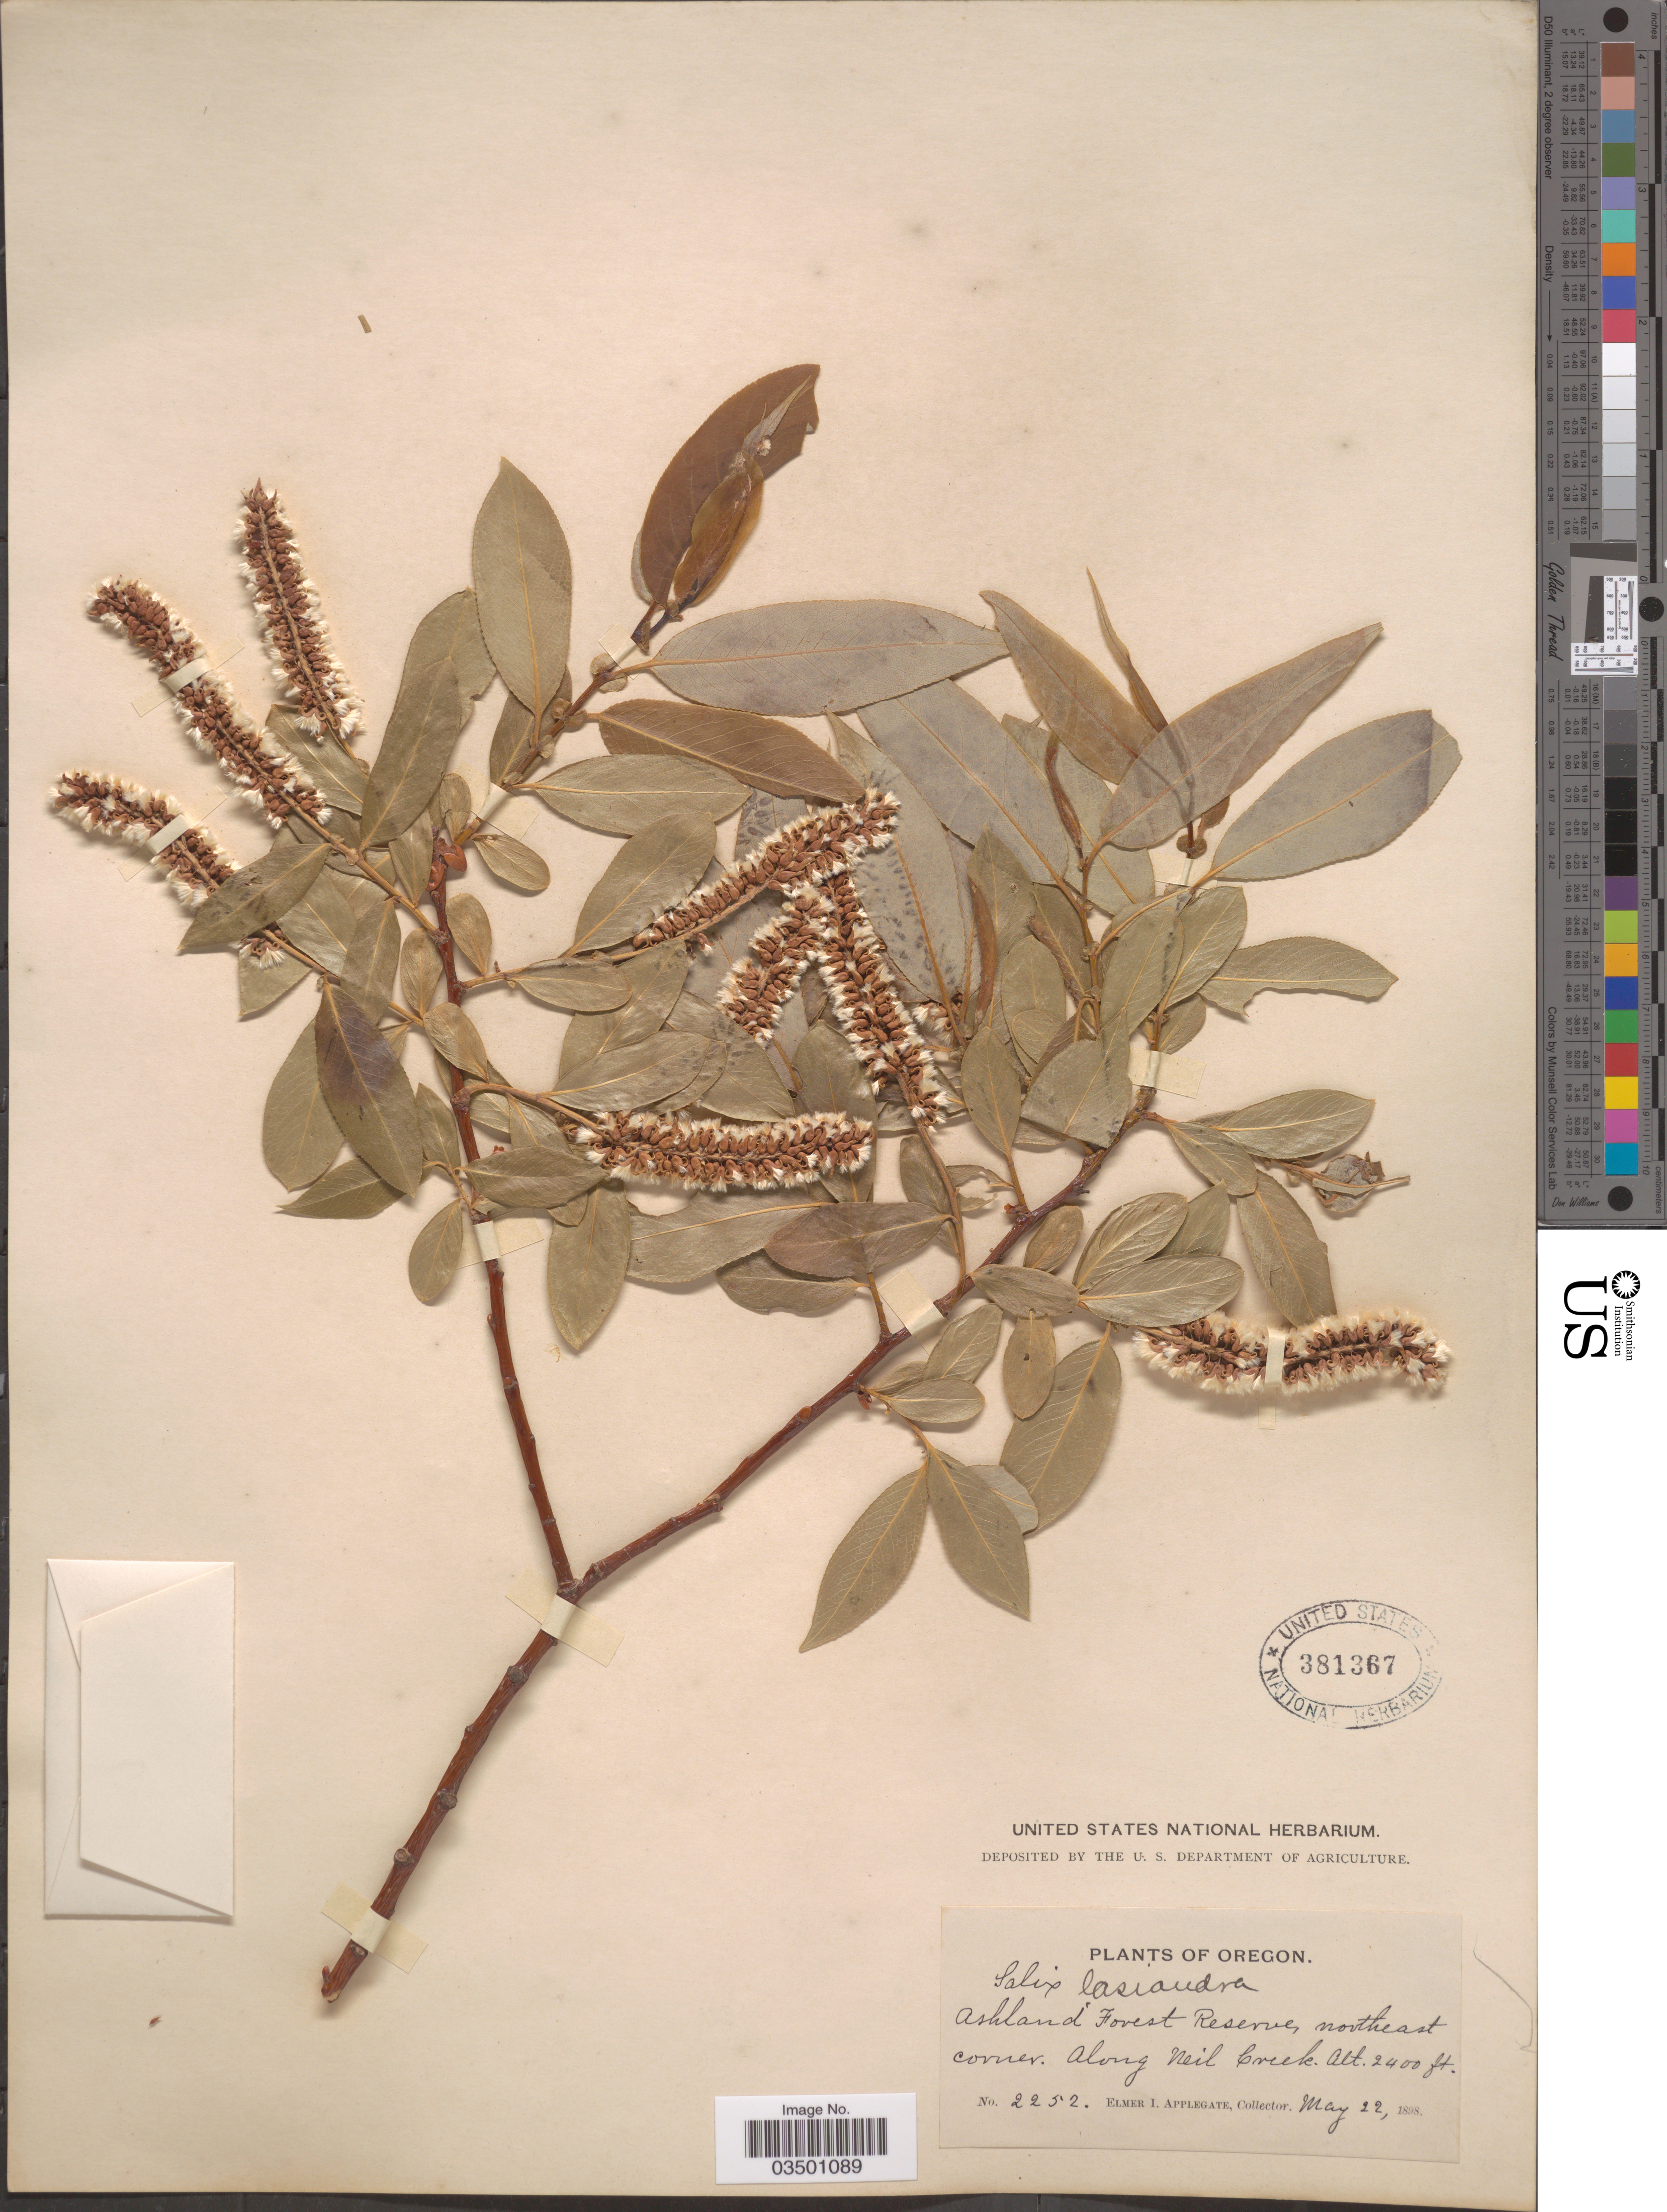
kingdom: Plantae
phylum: Tracheophyta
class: Magnoliopsida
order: Malpighiales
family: Salicaceae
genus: Salix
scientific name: Salix lasiandra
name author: Benth.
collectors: E. I. Applegate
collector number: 2252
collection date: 1898-05-22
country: United States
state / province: Oregon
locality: Ashland Forest Reserve, northeast corner. Along Neil Creek.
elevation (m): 732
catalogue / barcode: US 381367